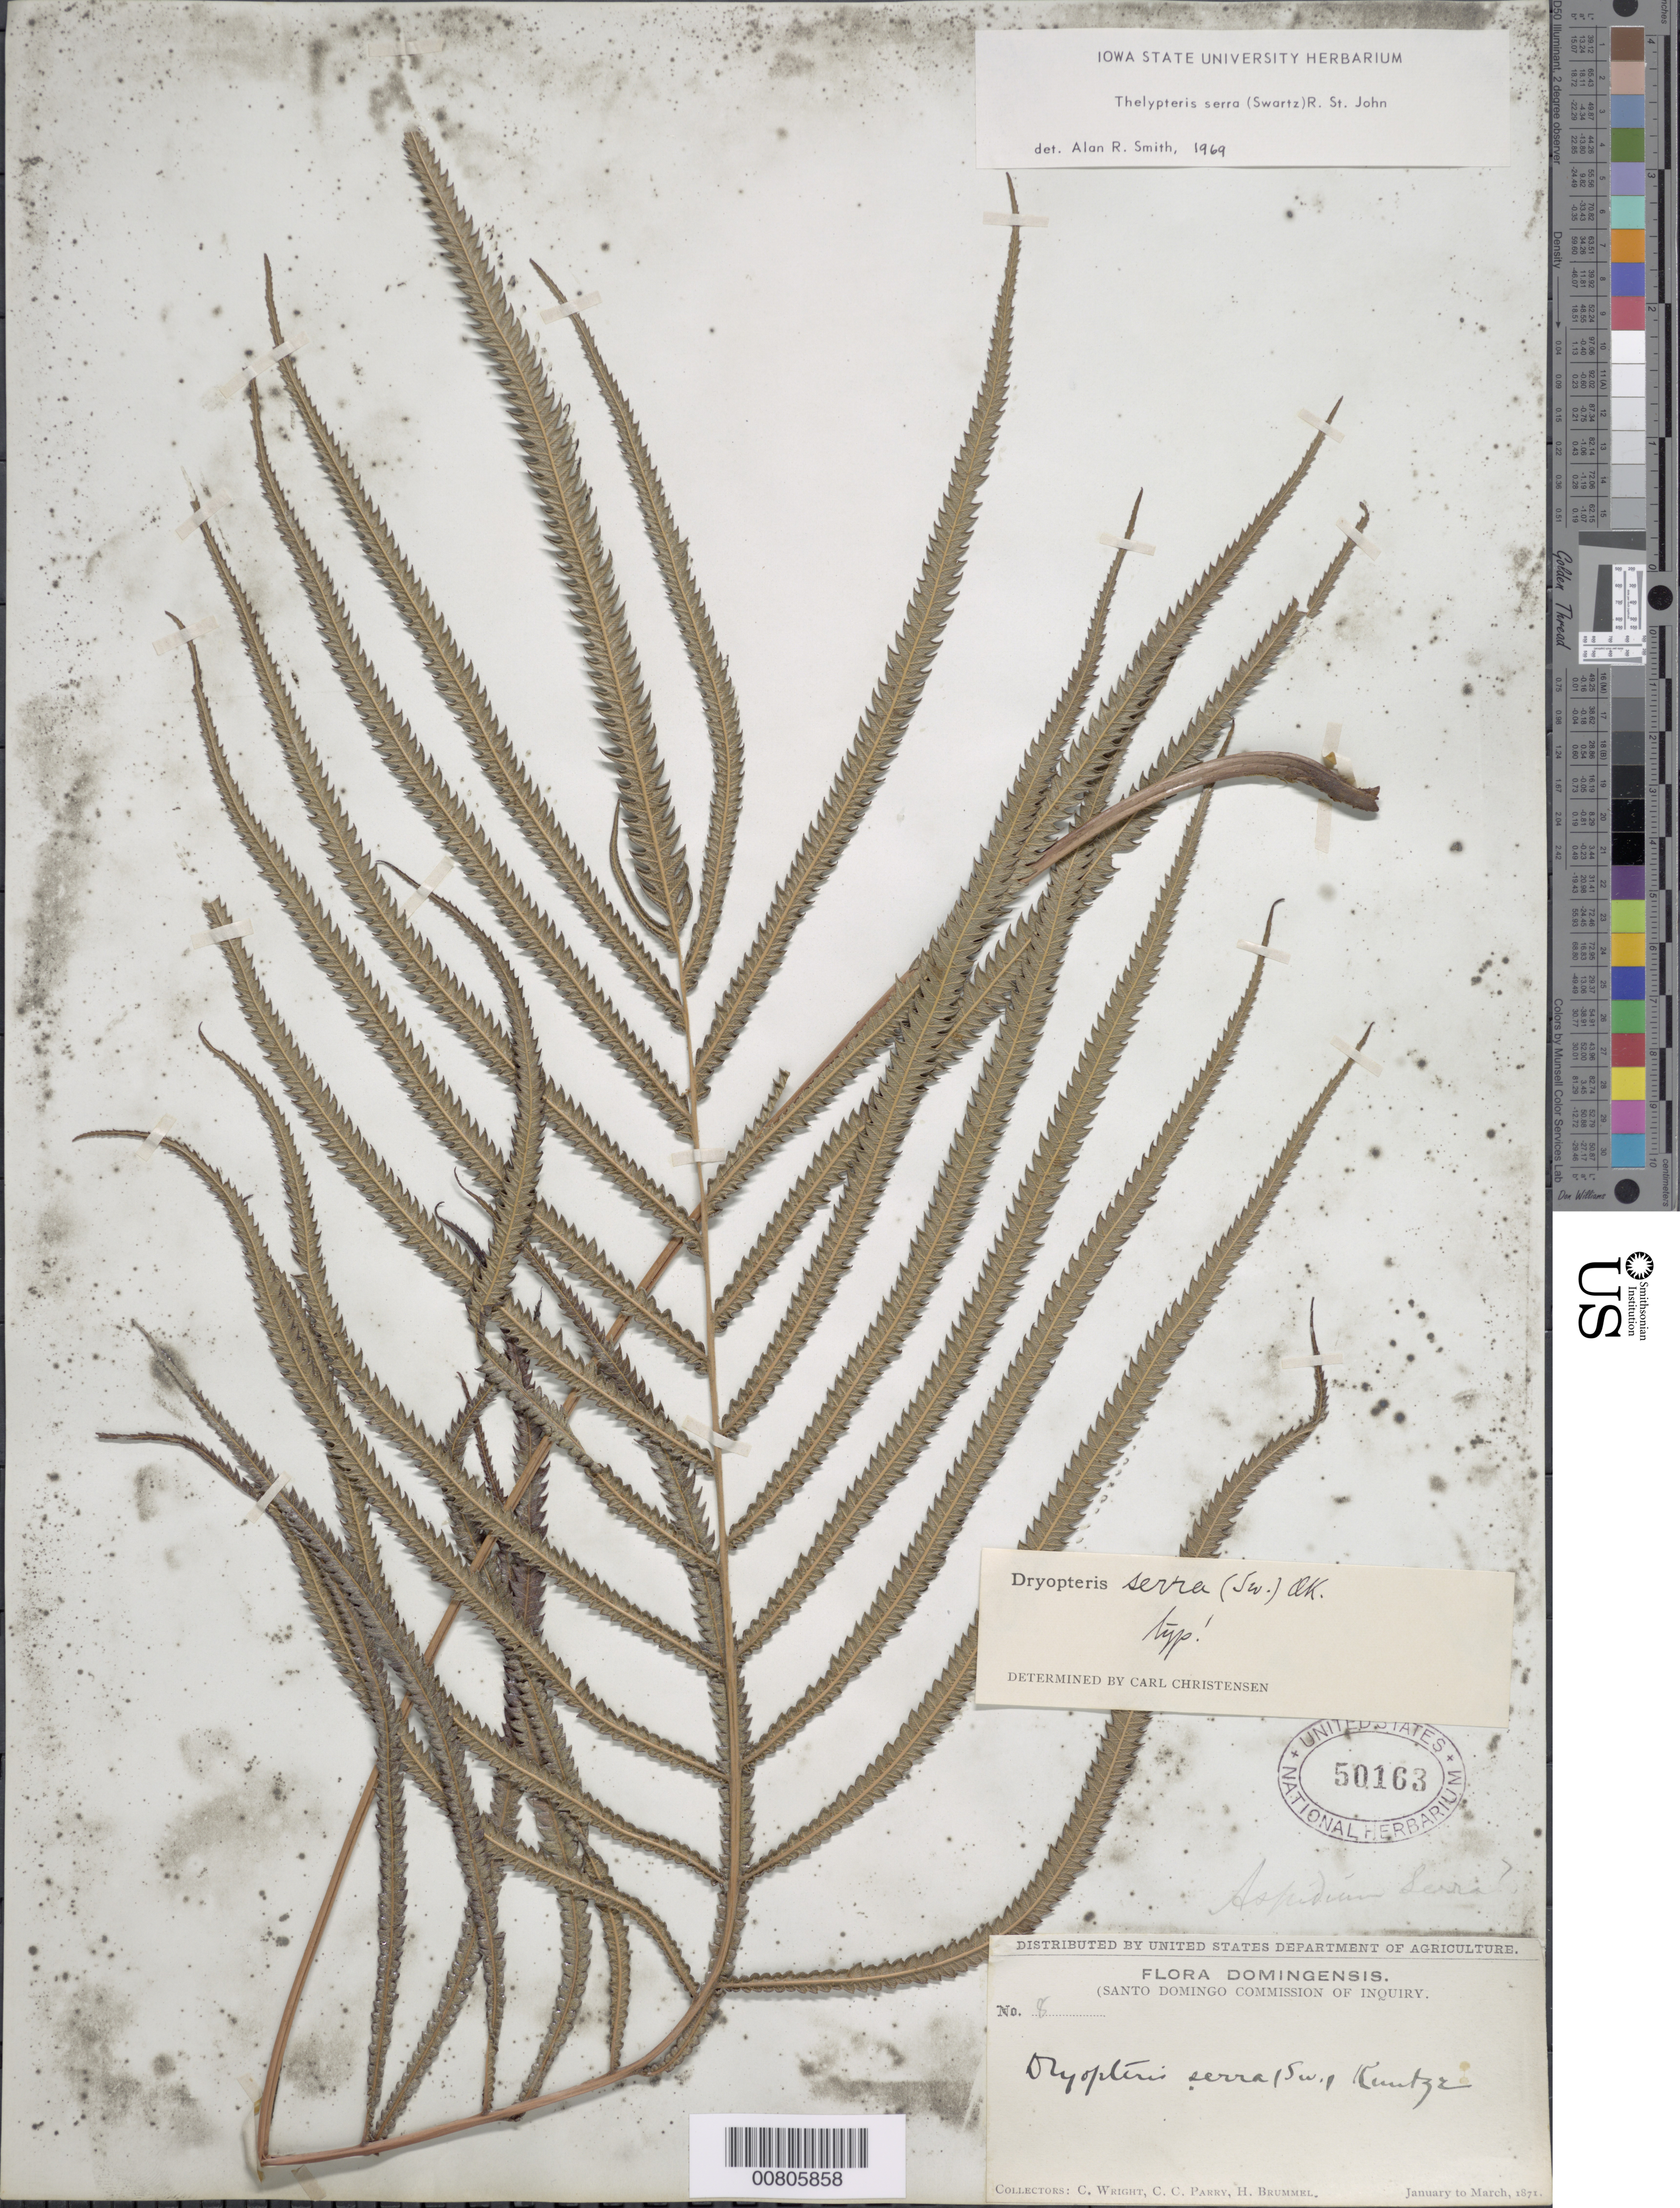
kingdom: Plantae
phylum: Tracheophyta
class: Polypodiopsida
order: Polypodiales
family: Thelypteridaceae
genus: Christella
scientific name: Christella serra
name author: (Sw.) Holttum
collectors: C. Wright, C. C. Parry & H. Brummel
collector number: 8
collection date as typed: Jan 1871 to -- Mar 1871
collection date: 1871-01/1871-03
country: Dominican Republic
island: Hispaniola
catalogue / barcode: US 50163